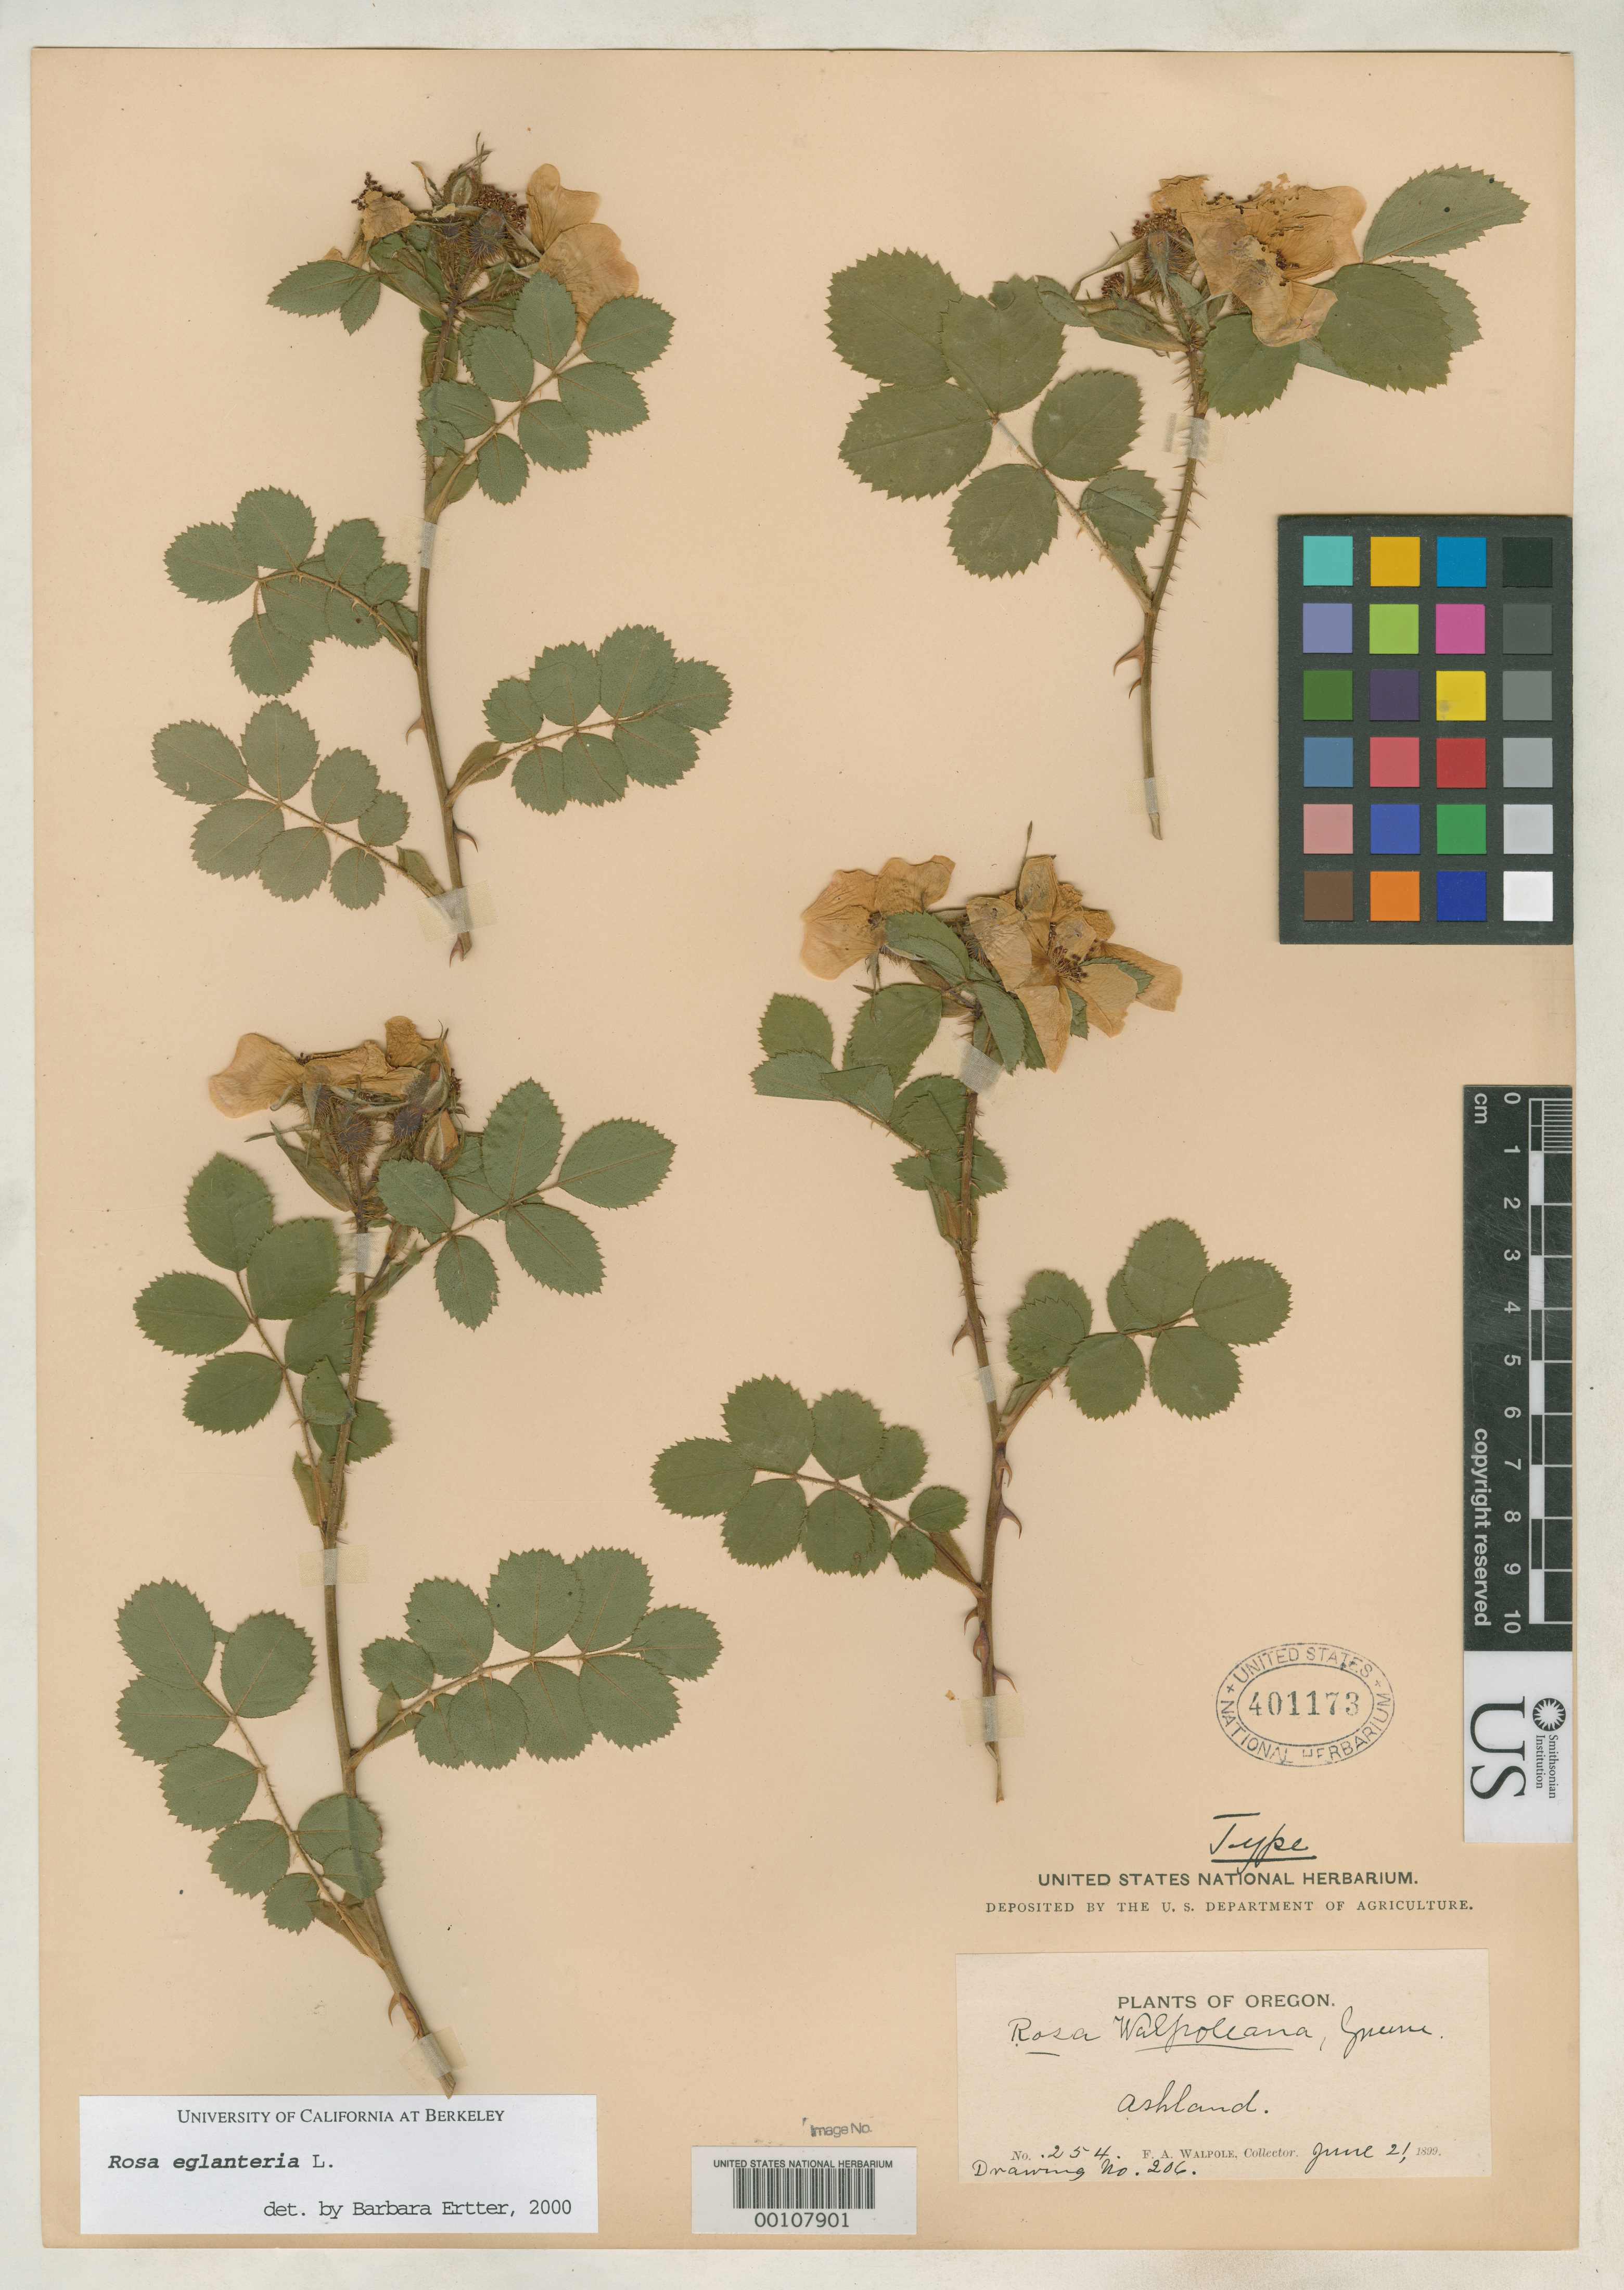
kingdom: Plantae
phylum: Tracheophyta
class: Magnoliopsida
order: Rosales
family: Rosaceae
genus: Rosa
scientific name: Rosa walpoleana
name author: Greene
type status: Syntype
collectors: F. Walpole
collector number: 254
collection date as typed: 21 Jun 1899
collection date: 1899-06-21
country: United States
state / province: Oregon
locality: Ashland.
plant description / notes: One of two sheets cited in protologue, "Ashland, Oregon, 9 Sept., 1899, F.A. Walpole; specimens in U.S. Herb., sheets 401173 and 401286". This sheet (USNH 401173) is annotated as "Type" but collection date (21 Jun 1899) does not match citation.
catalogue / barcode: US 401173